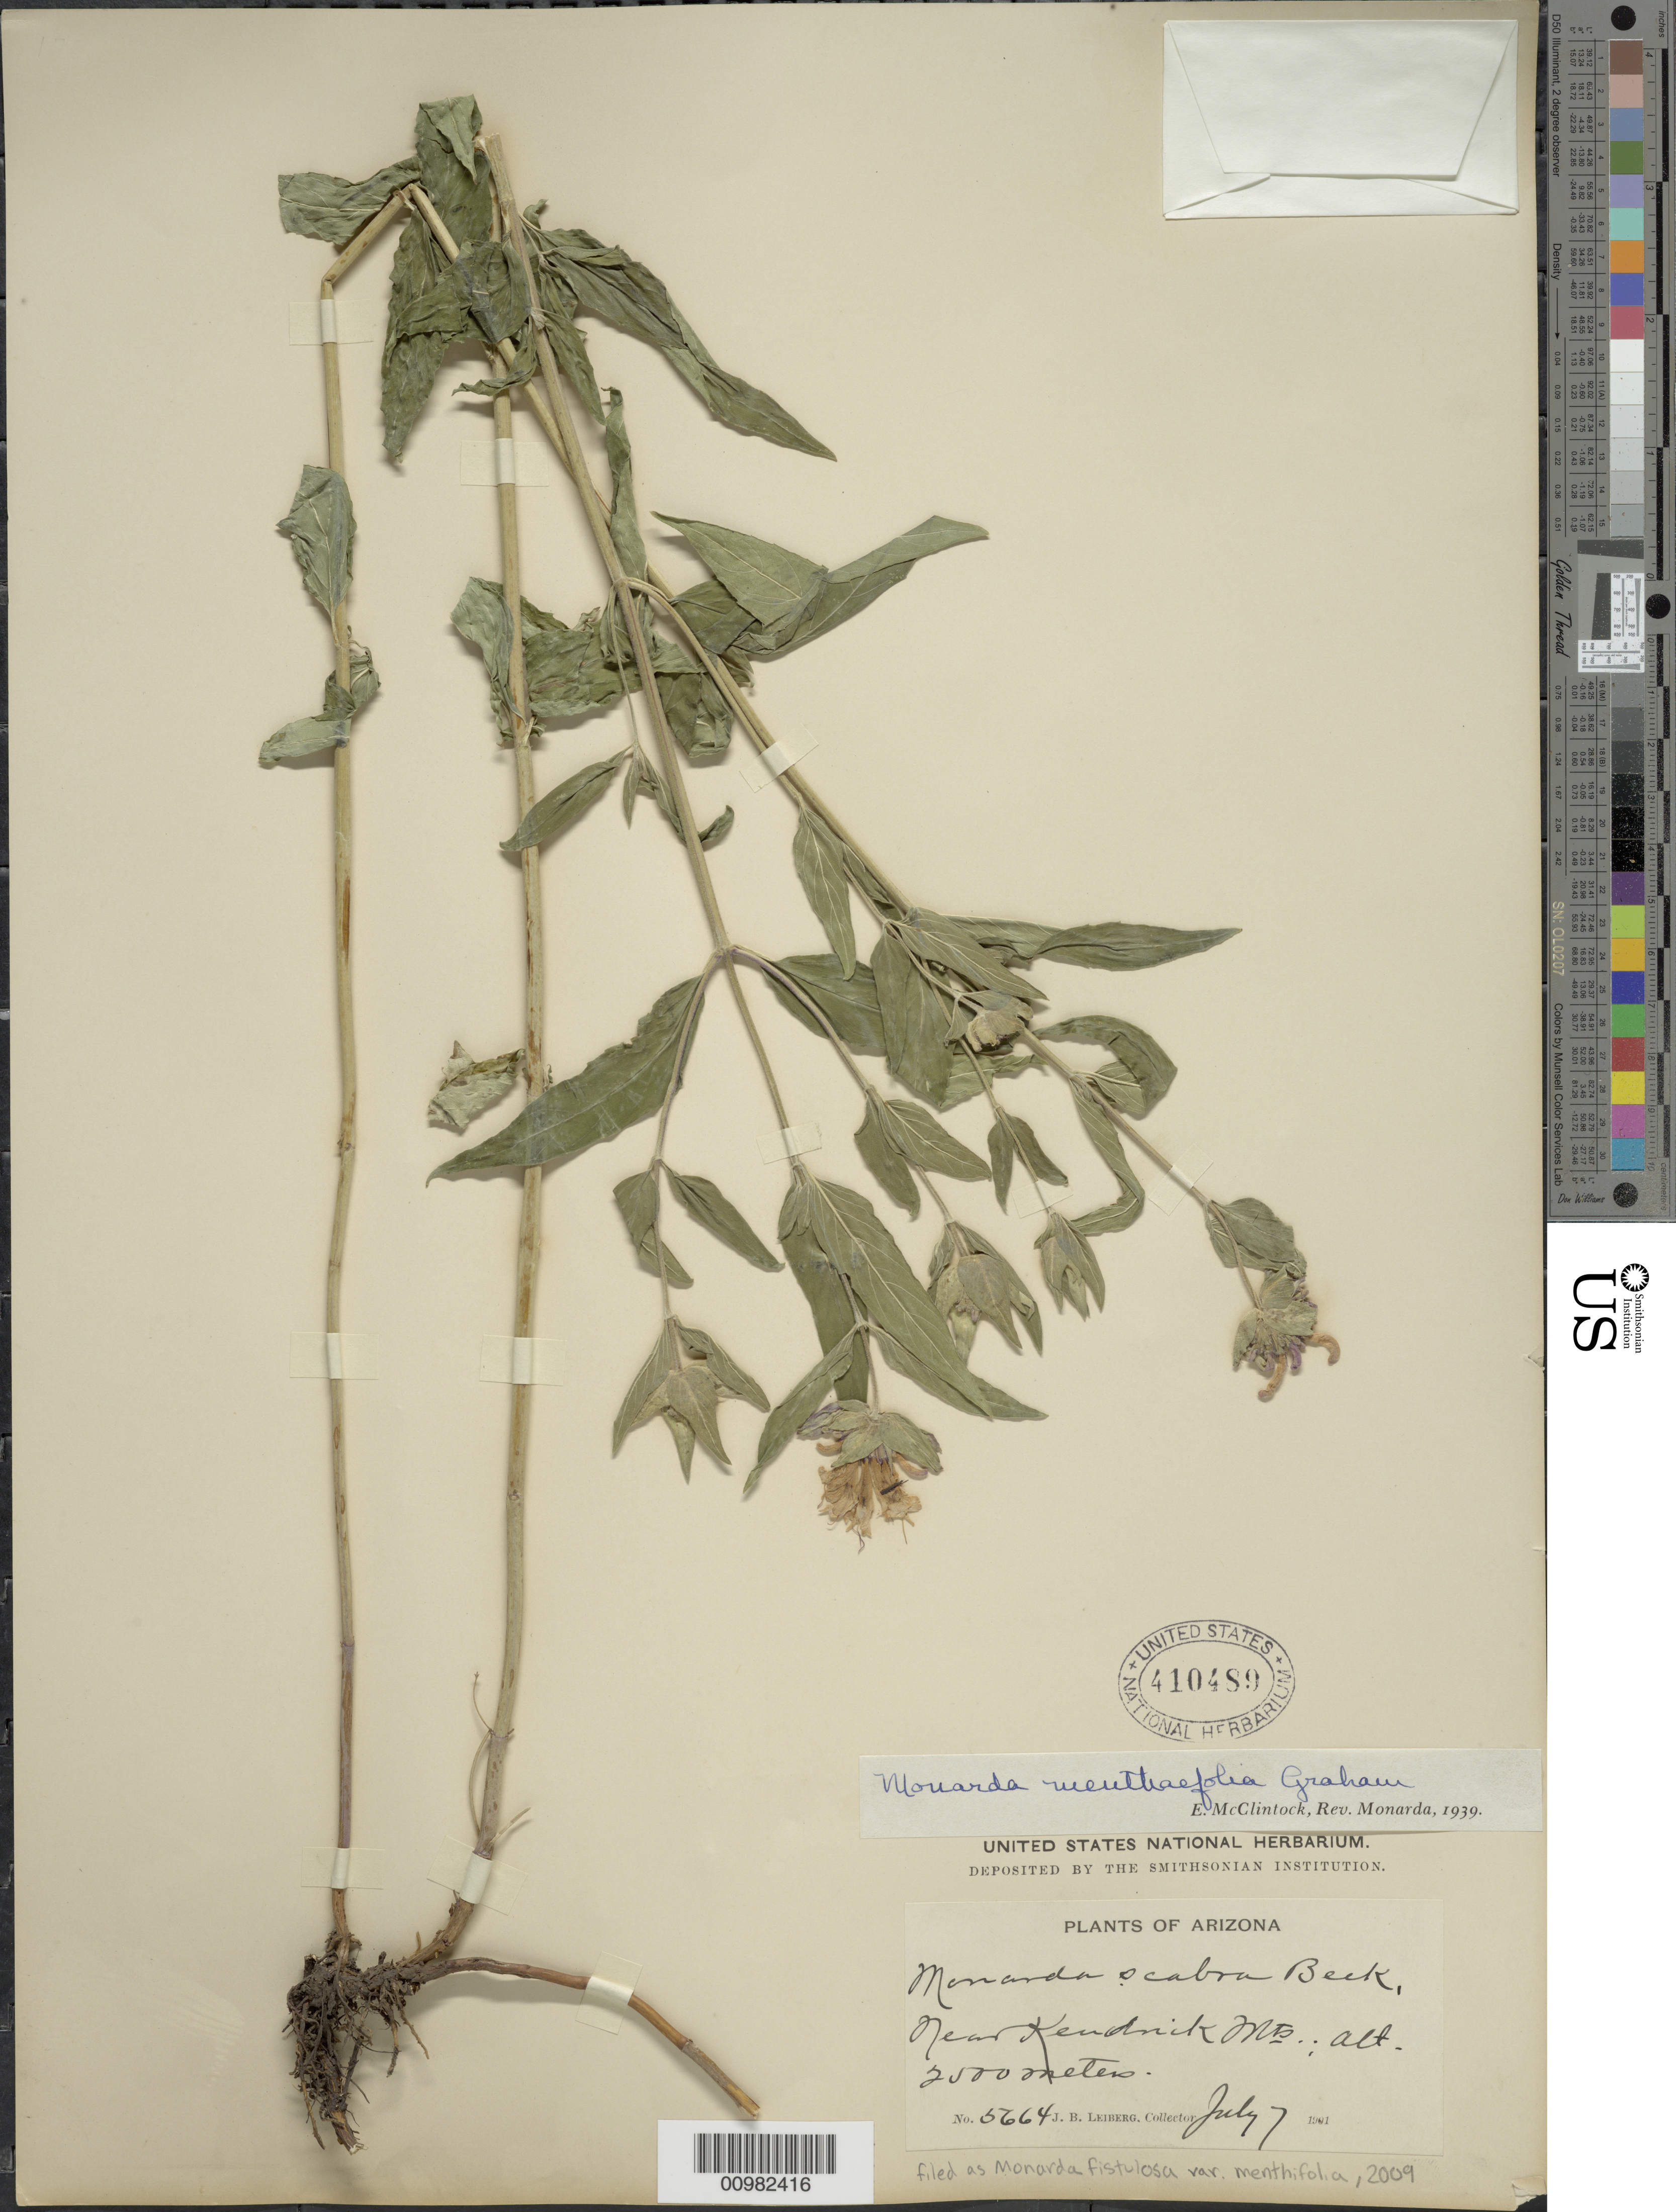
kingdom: Plantae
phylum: Tracheophyta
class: Magnoliopsida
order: Lamiales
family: Lamiaceae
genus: Monarda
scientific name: Monarda fistulosa var. menthifolia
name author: (Graham) Fernald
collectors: J. Leiberg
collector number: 5664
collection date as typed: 07 Jul 1901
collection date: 1901-07-07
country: United States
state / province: Arizona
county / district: Coconino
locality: Near Kendrick Mts.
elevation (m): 2500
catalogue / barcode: US 410489